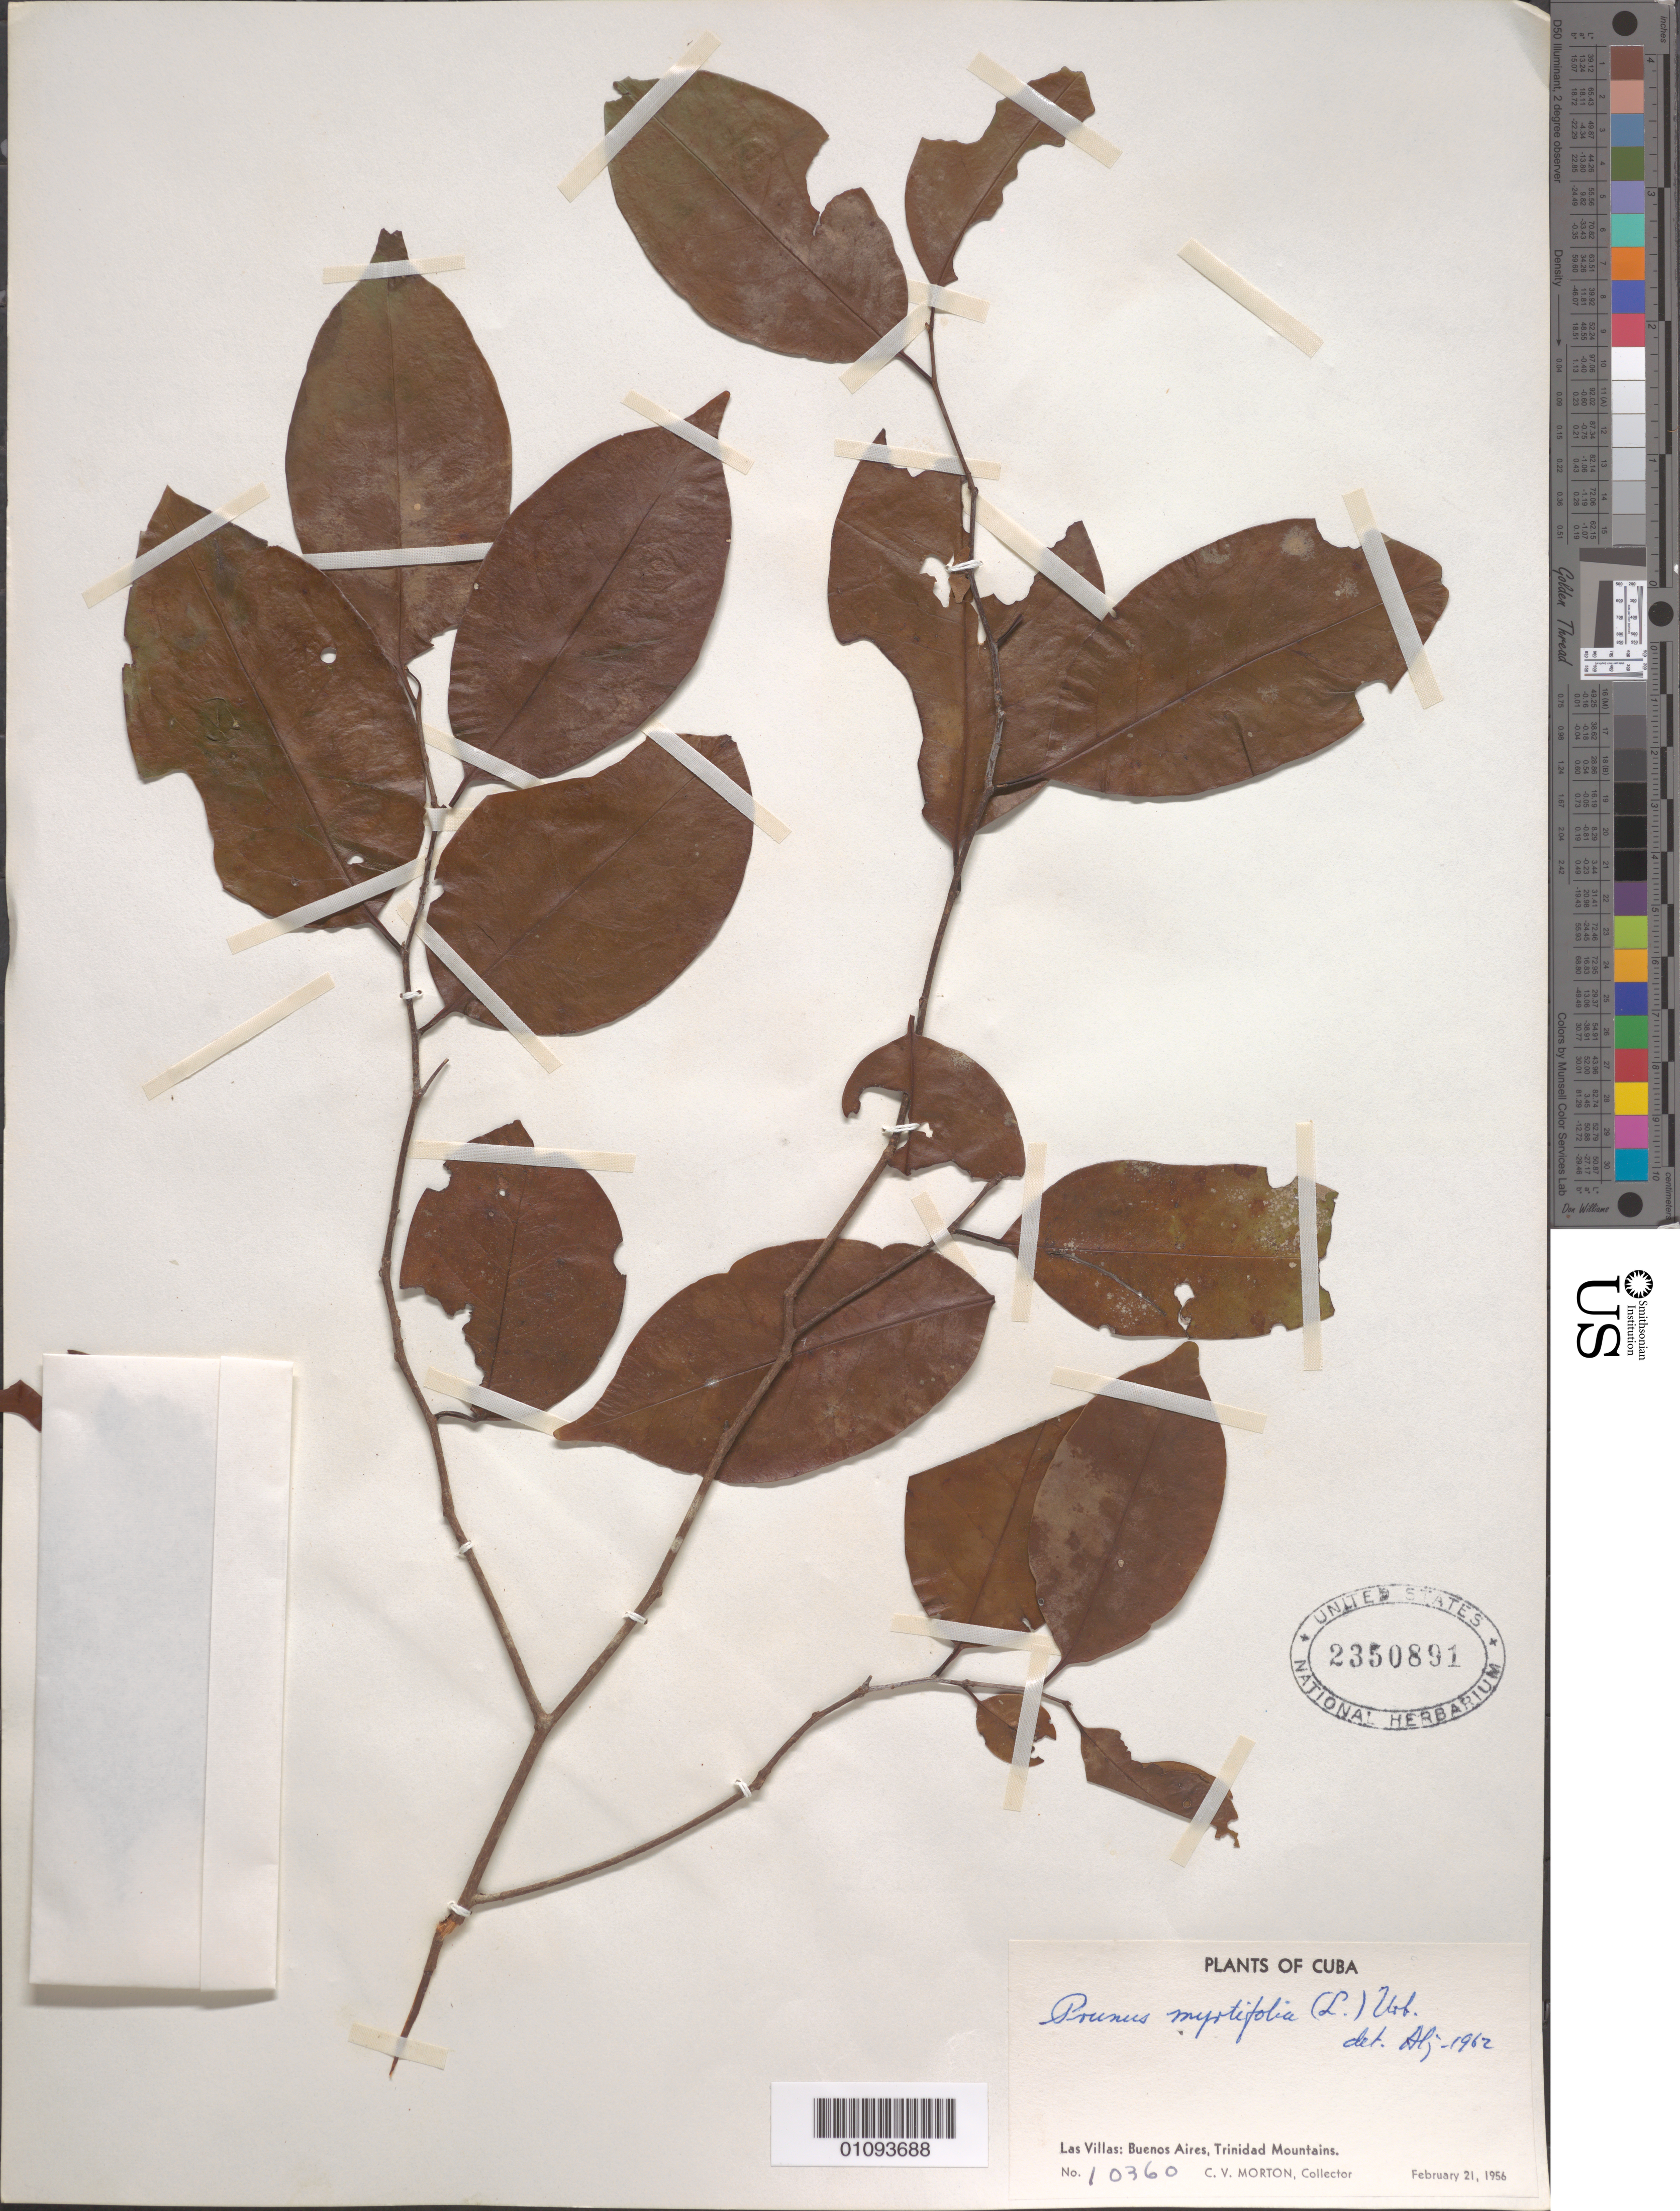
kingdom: Plantae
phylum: Tracheophyta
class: Magnoliopsida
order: Rosales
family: Rosaceae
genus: Prunus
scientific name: Prunus myrtifolia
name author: (L.) Urb.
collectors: C. Norton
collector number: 10360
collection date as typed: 21 Feb 1956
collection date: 1956-02-21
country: Cuba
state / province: Cienfuegos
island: Cuba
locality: Cienfuegos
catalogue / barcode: US 2350891